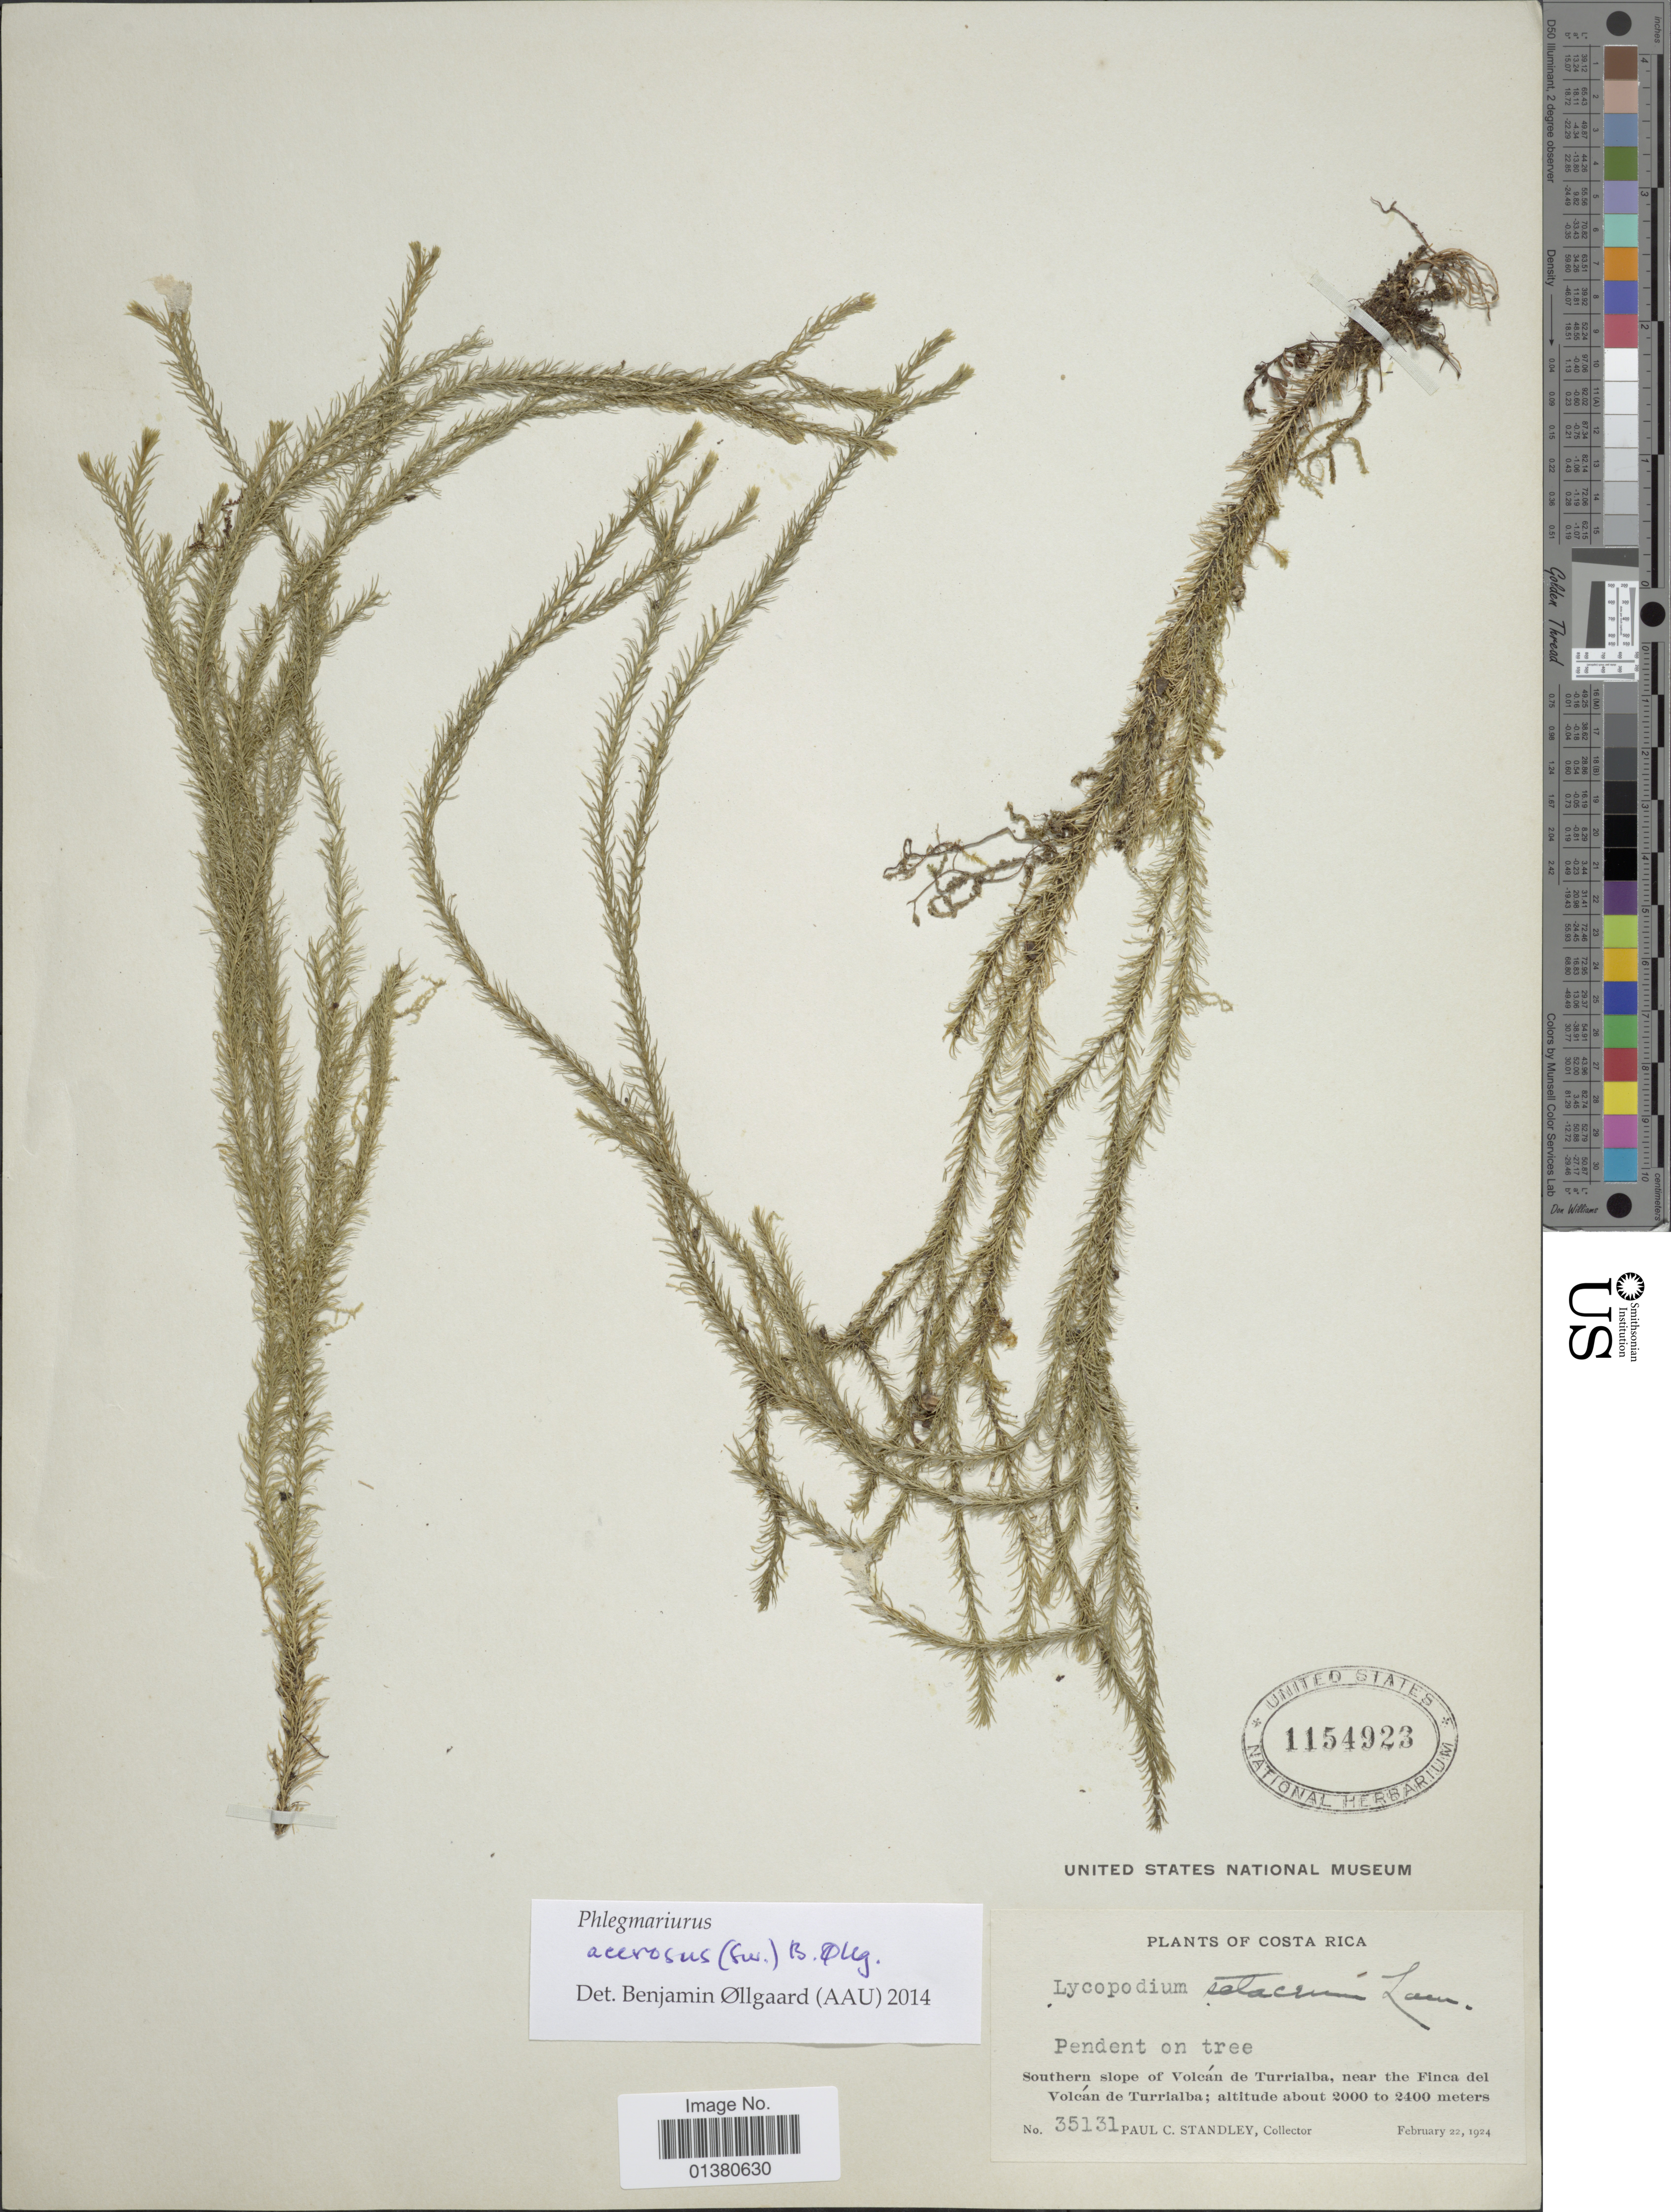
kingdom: Plantae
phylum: Tracheophyta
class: Lycopodiopsida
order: Lycopodiales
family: Lycopodiaceae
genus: Phlegmariurus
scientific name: Phlegmariurus acerosus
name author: (Sw.) B. Øllg.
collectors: P. C. Standley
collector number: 35131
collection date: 1924-02-22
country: Costa Rica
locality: Southern slope of Volcan de Turrialba, near the Finca del Volcan de Turrialba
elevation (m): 2000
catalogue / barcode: US 1154923